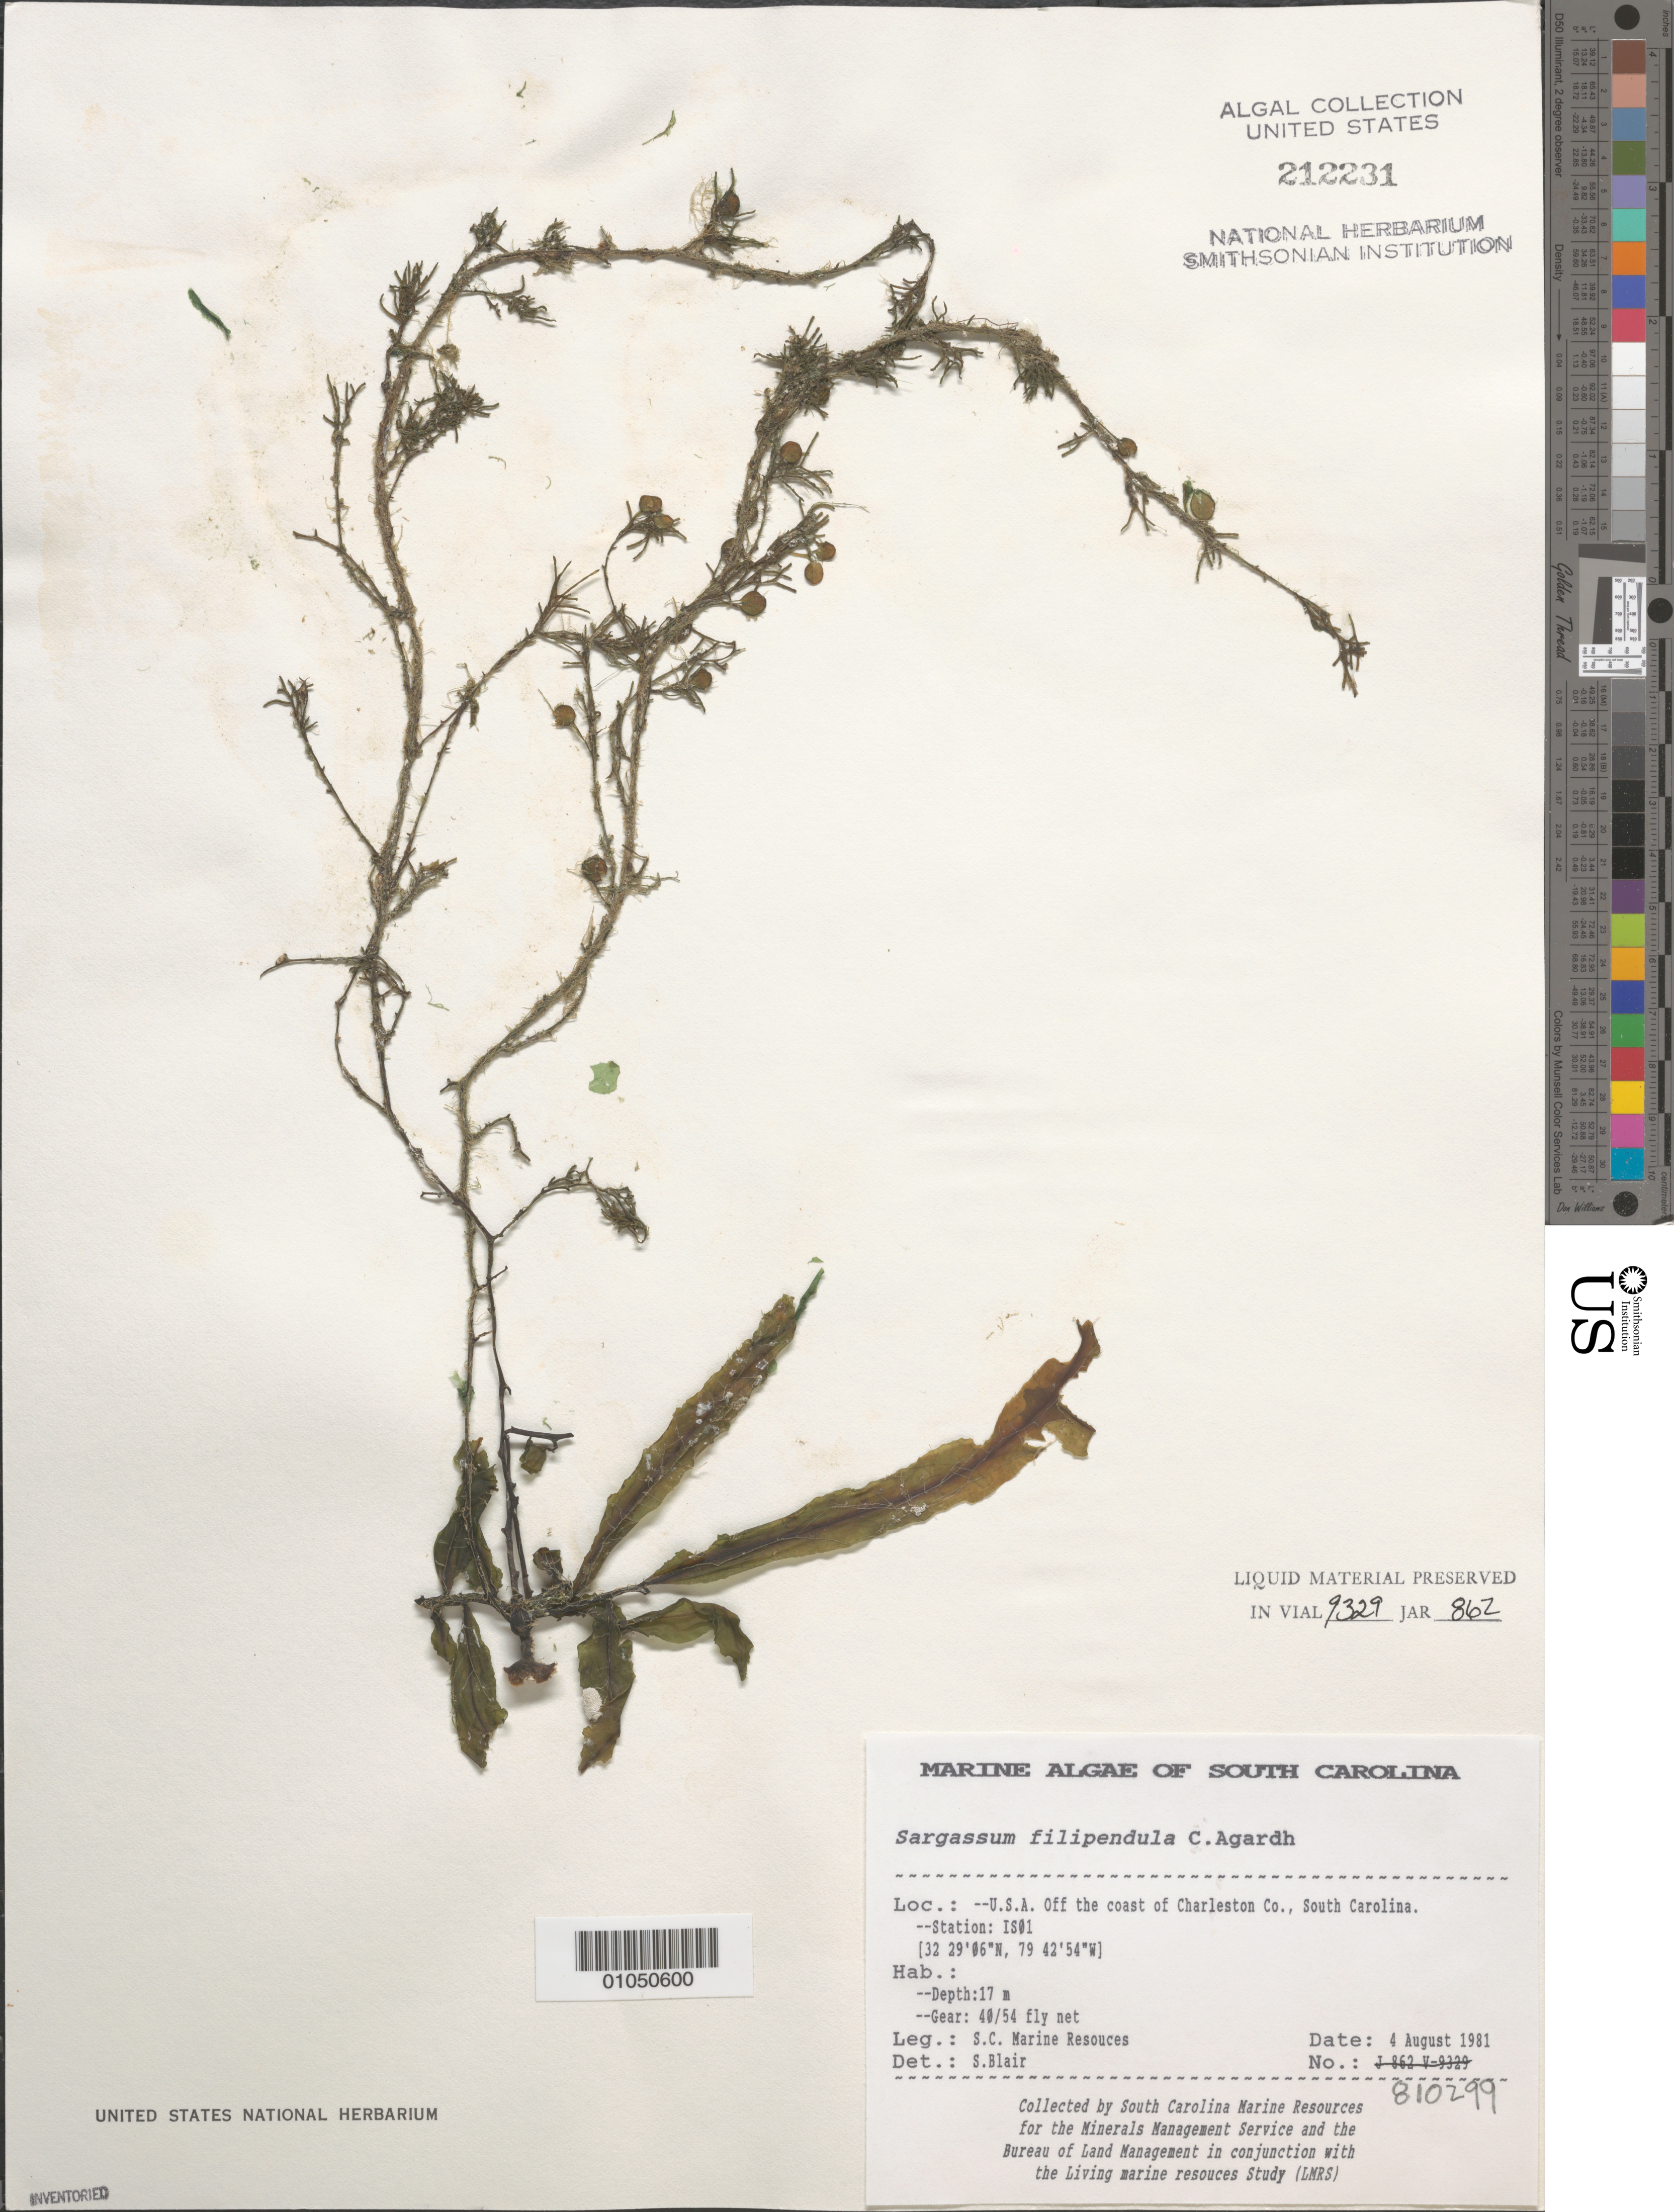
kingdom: Chromista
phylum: Ochrophyta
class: Phaeophyceae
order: Fucales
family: Sargassaceae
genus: Sargassum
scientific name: Sargassum filipendula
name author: C. Agardh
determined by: Blair, S. M.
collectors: South Carolina Marine Resources for BLM/MMS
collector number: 810299 Station IS01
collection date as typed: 04 Aug 1981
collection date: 1981-08-04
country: United States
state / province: South Carolina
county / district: Charleston County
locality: Off coast of Charleston County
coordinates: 32 29'06"N, 79 42'54"W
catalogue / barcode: US 212231